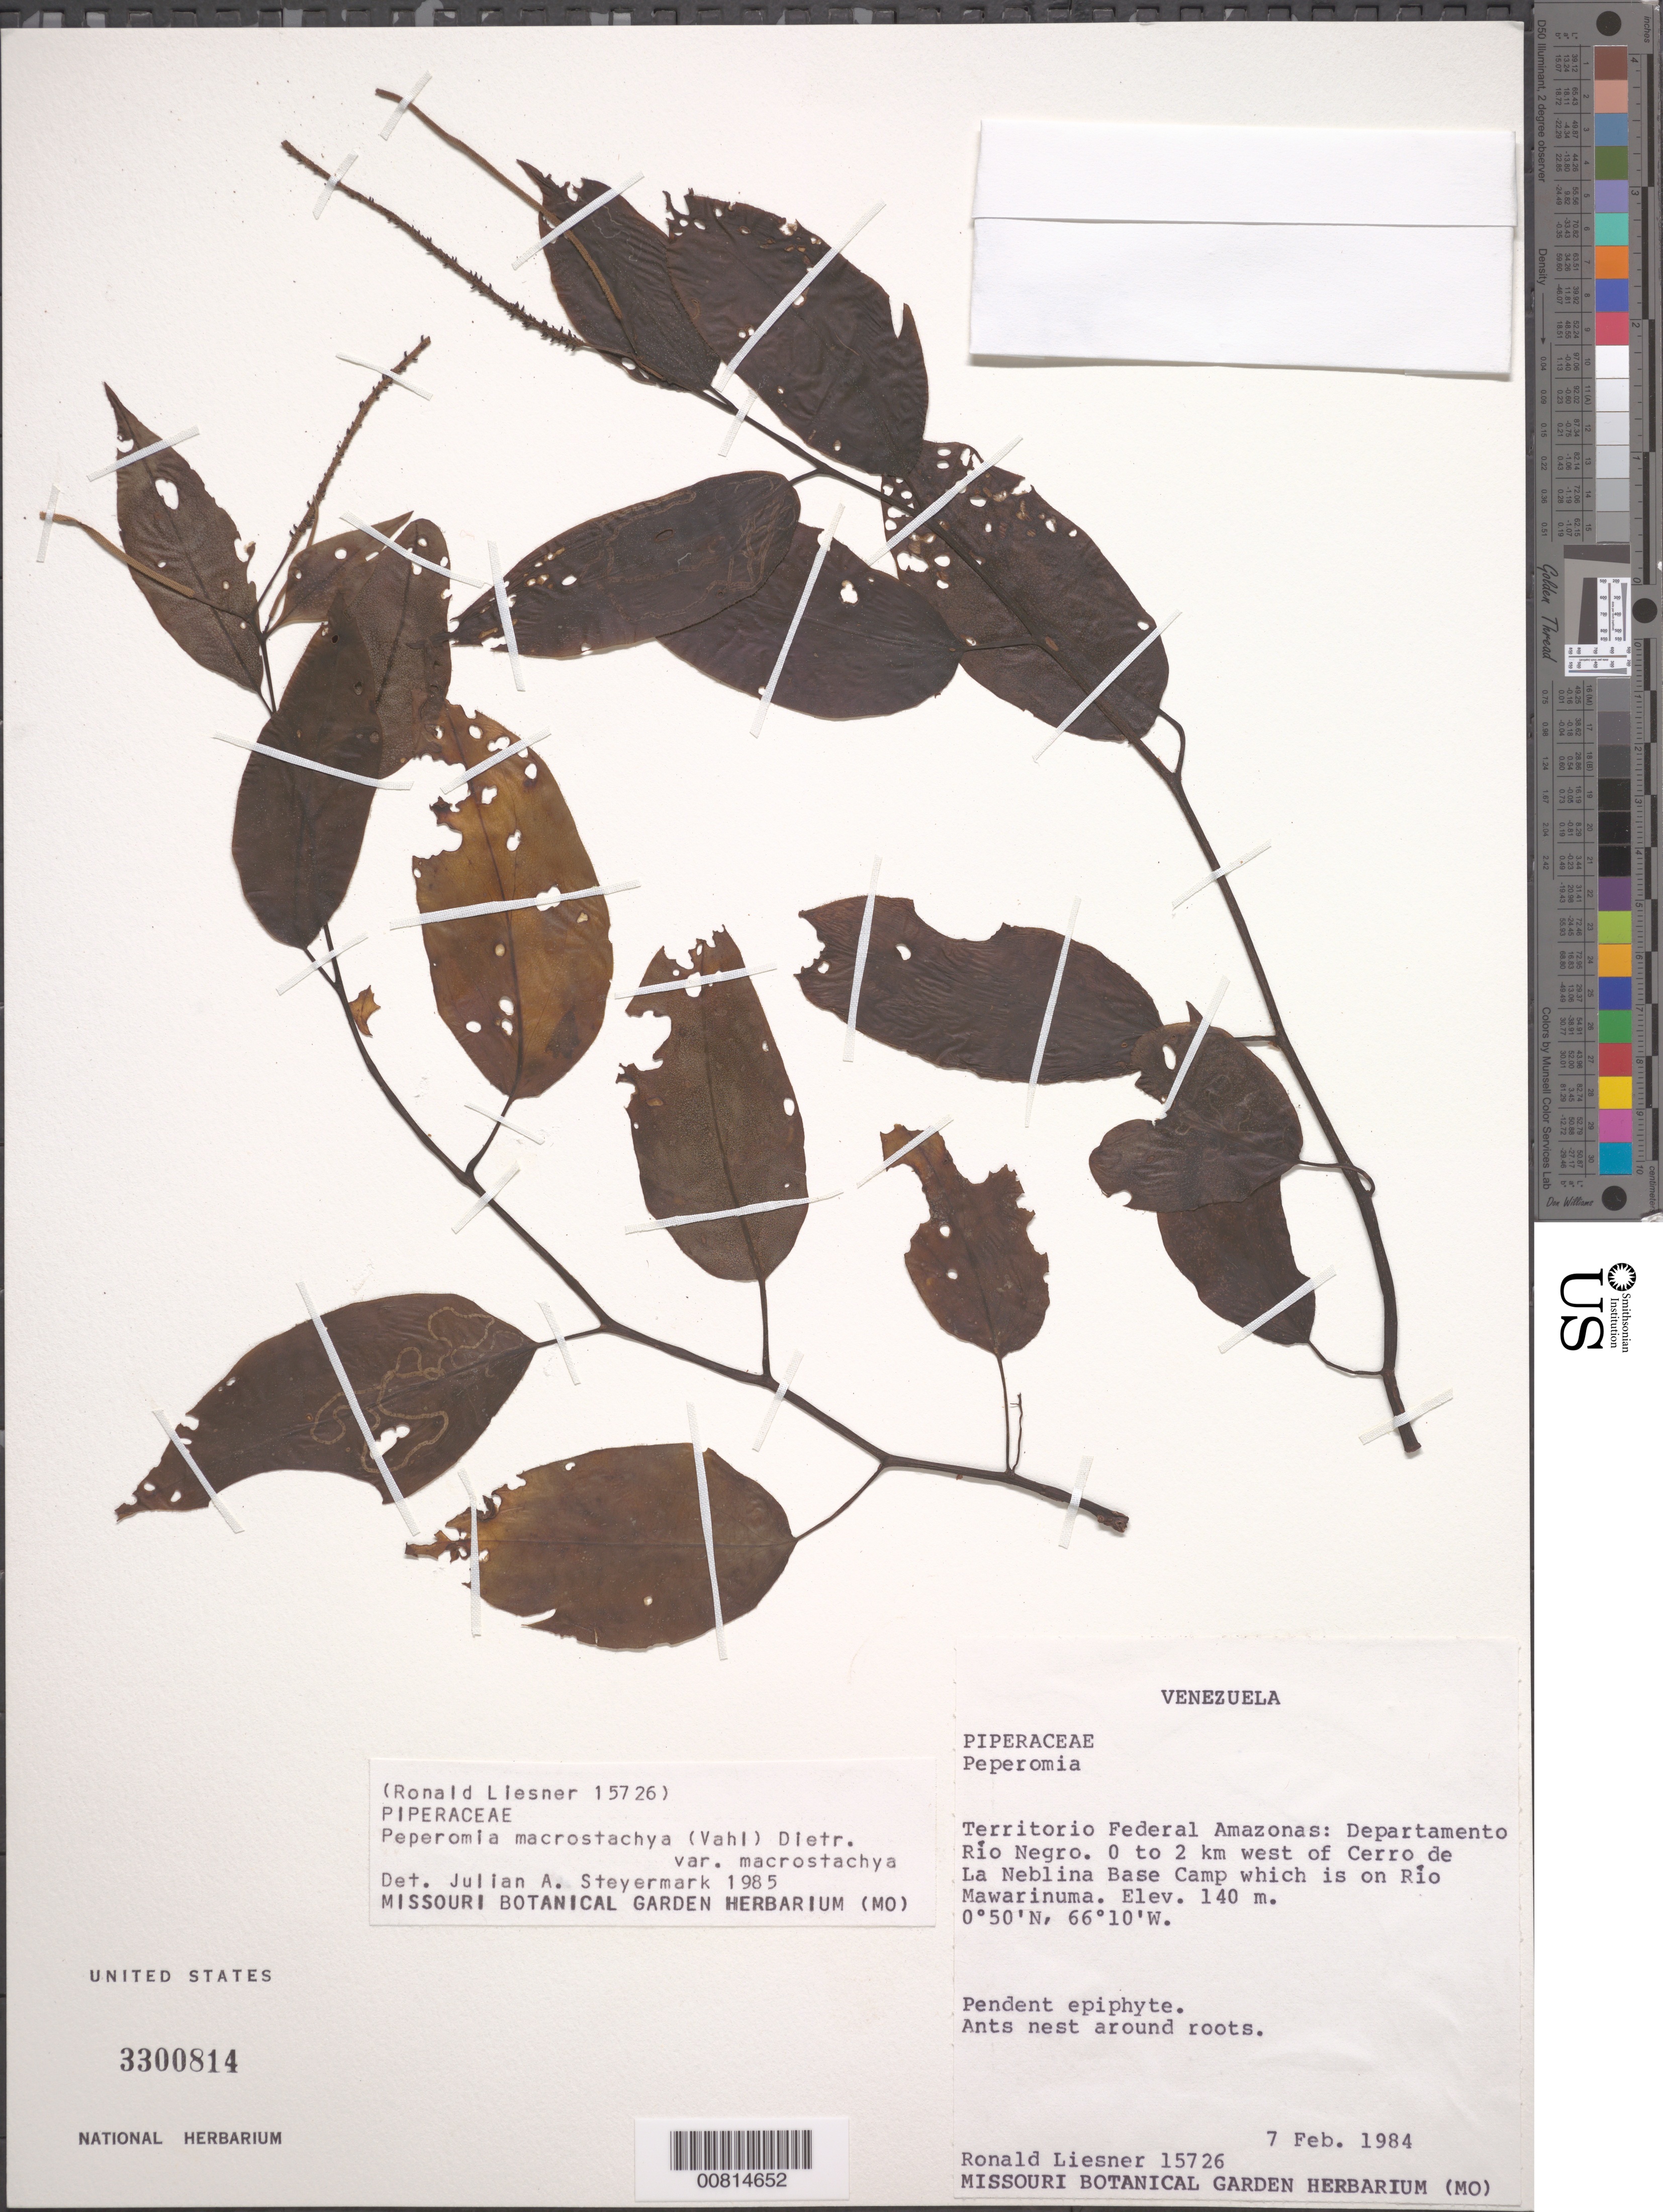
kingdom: Plantae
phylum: Tracheophyta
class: Magnoliopsida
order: Piperales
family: Piperaceae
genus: Peperomia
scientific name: Peperomia macrostachya var. macrostachya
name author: (Vahl) A. Dietr.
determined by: Steyermark, Julian A., (VEN)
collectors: R. L. Liesner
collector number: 15726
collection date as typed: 7-Feb-84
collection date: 1984-02-07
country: Venezuela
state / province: Amazonas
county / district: Río Negro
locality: Río Mawarinuma, 0-2 km W of Cerro de La Neblina Base Camp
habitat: Ants nest around roots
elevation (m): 140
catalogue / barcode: US 3300814